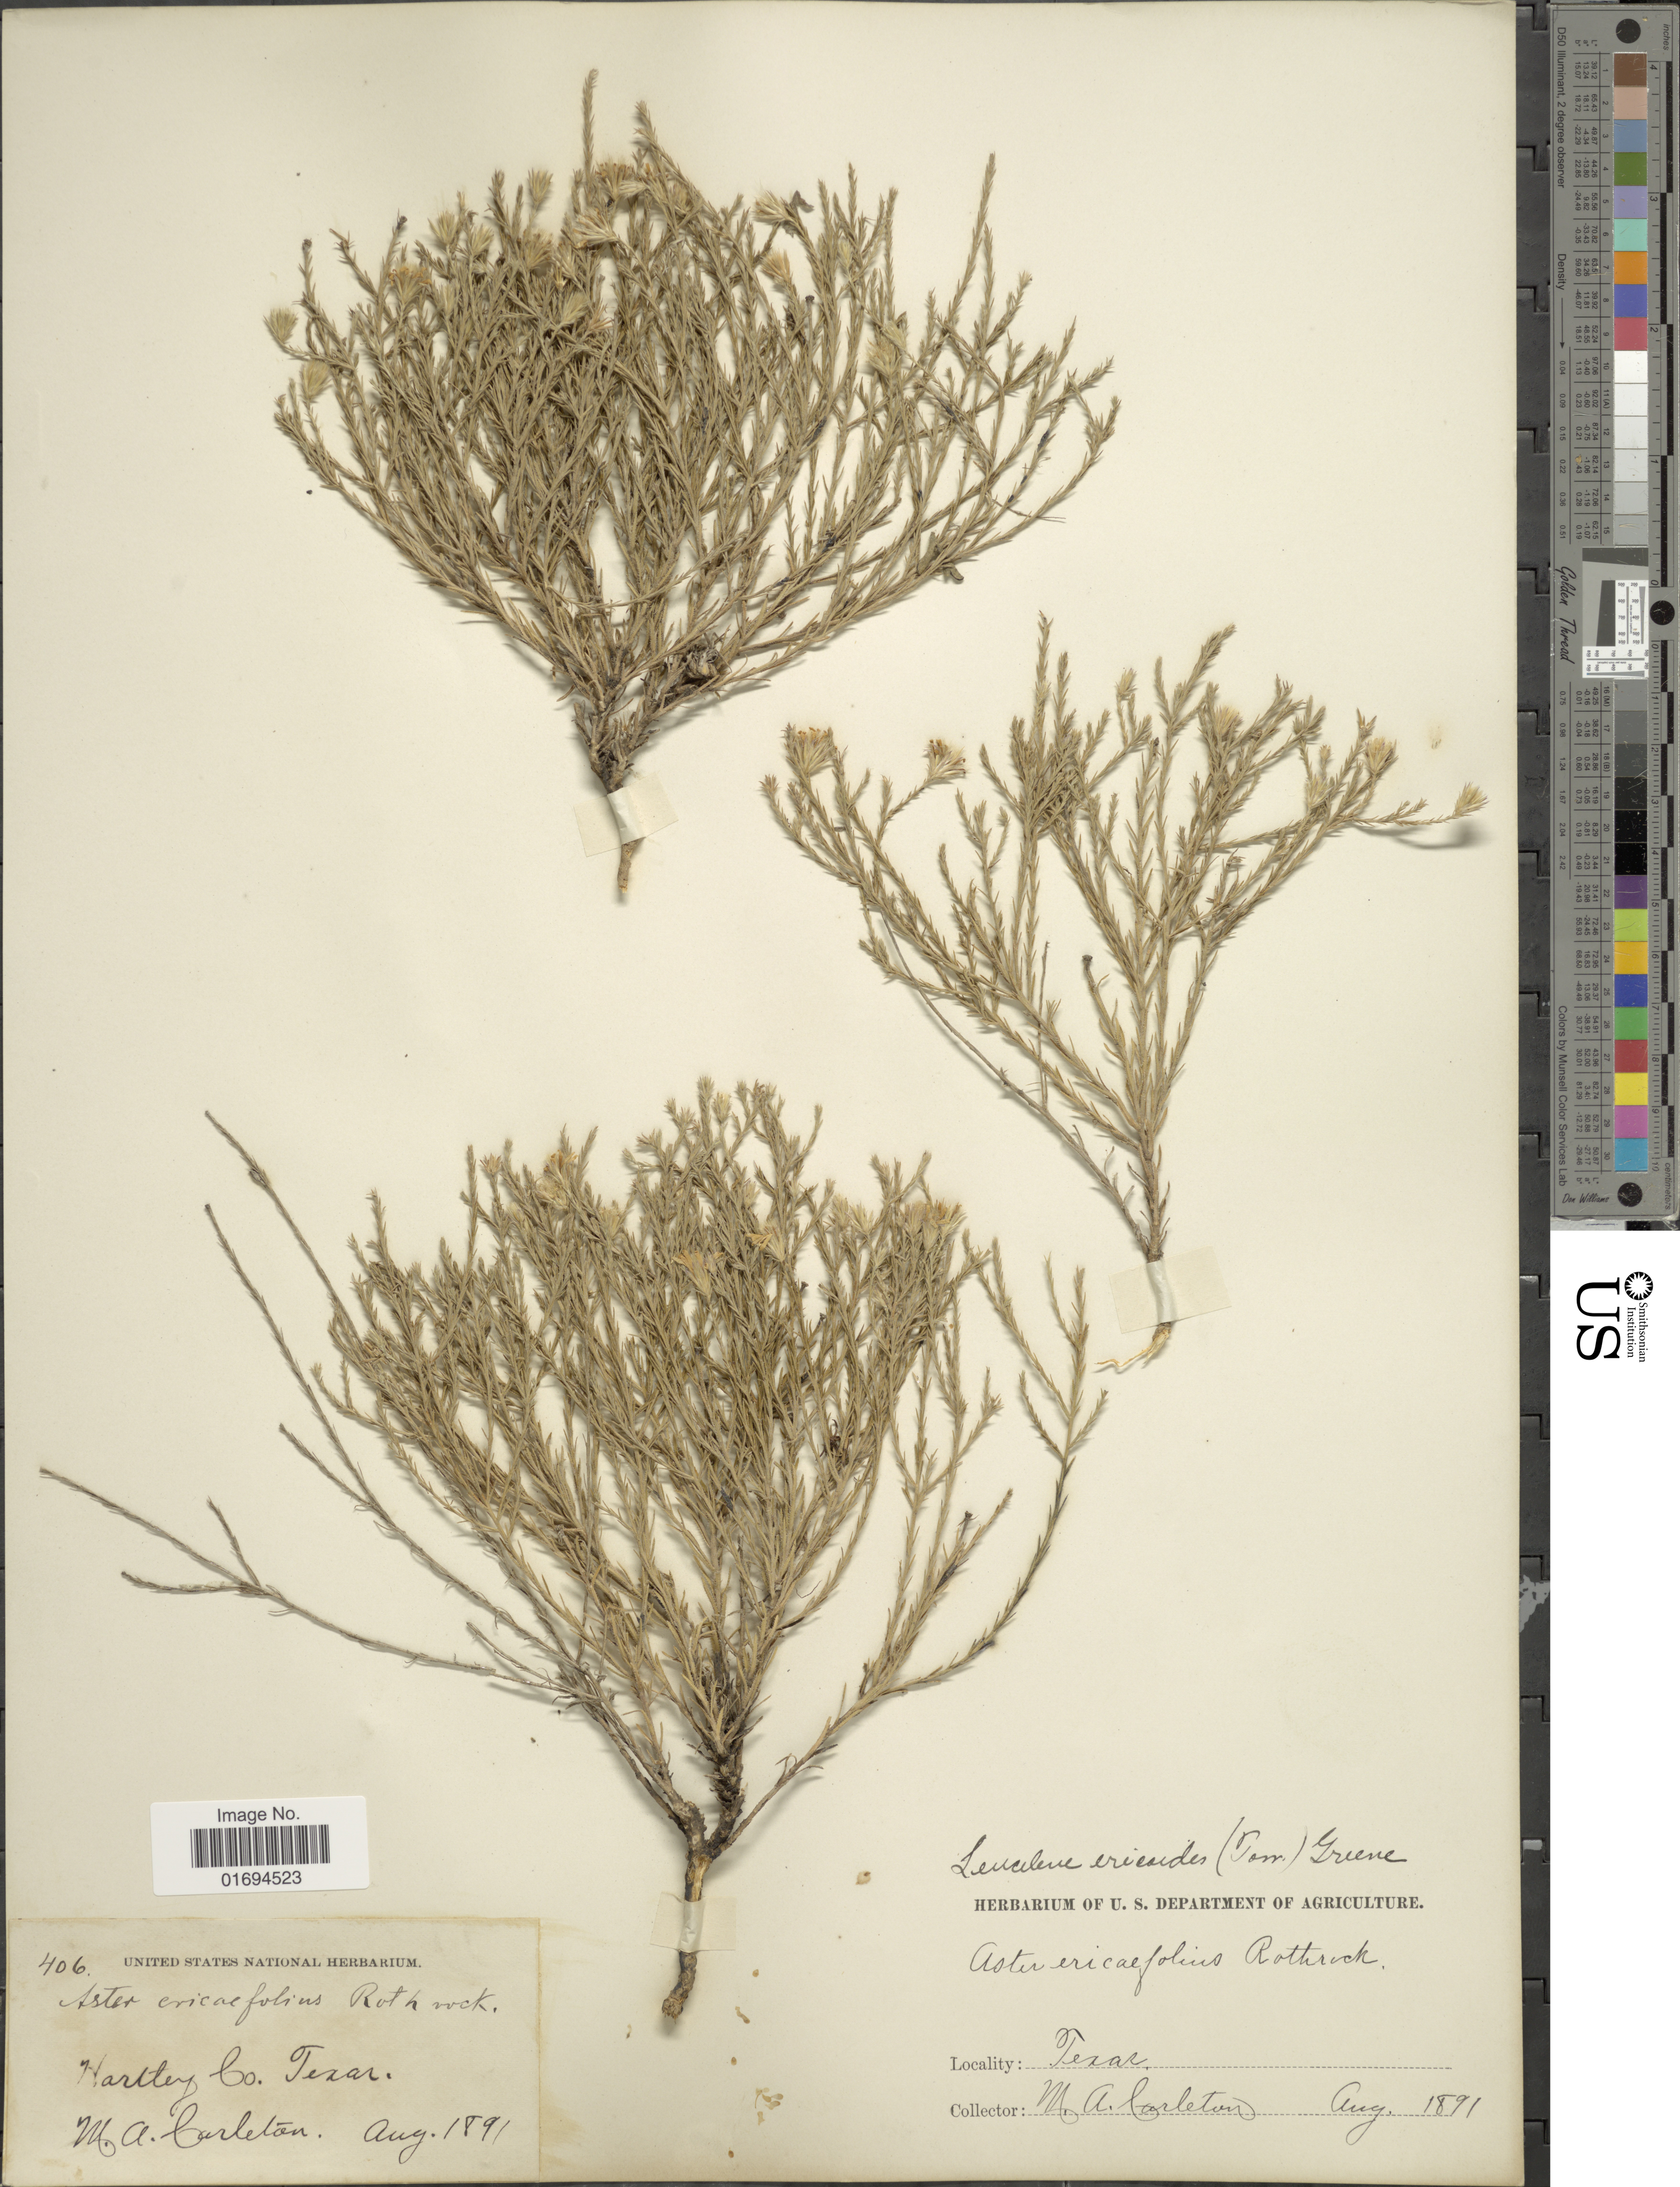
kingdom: Plantae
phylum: Tracheophyta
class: Magnoliopsida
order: Asterales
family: Asteraceae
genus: Chaetopappa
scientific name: Chaetopappa ericoides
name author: (Torr.) G.L. Nesom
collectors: M. A. Carleton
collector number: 406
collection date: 1891-08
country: United States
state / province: Texas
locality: Hartley Co.